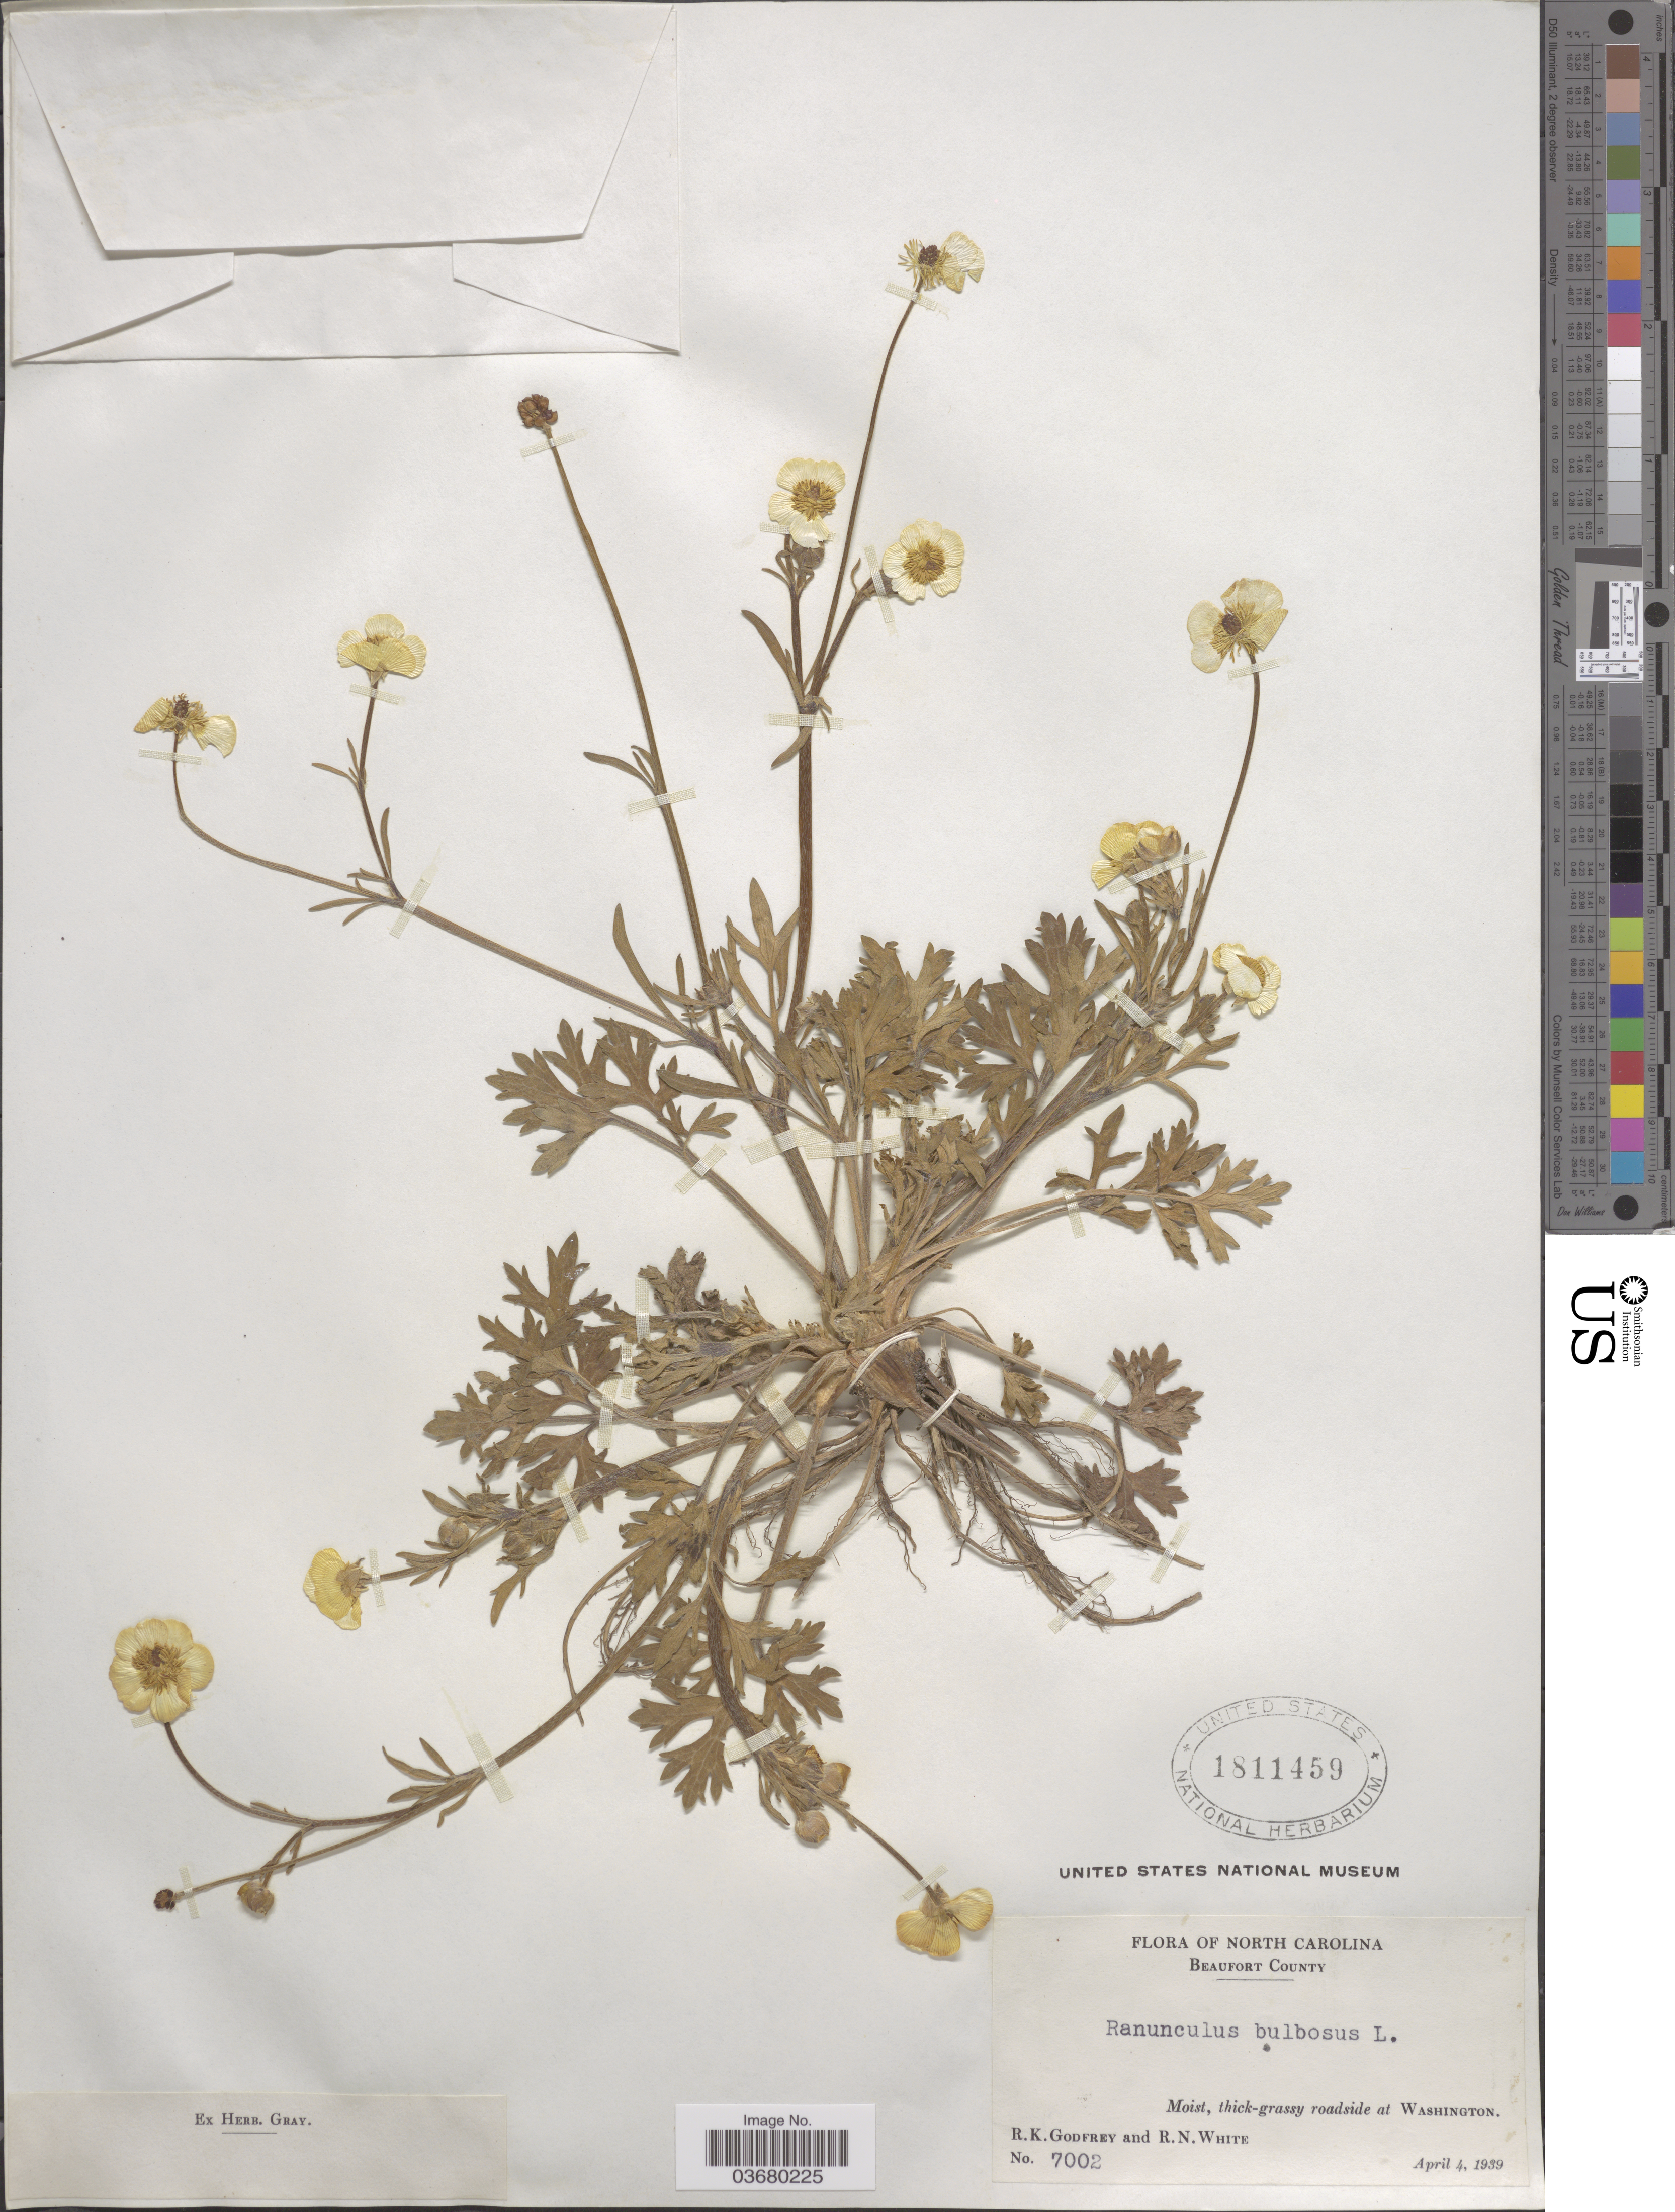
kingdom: Plantae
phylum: Tracheophyta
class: Magnoliopsida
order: Ranunculales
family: Ranunculaceae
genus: Ranunculus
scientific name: Ranunculus bulbosus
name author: L.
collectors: R. K. Godfrey & R. N. White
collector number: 7002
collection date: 1939-04-04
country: United States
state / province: North Carolina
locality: Beaufort County. Roadside at Washington.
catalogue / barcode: US 1811459